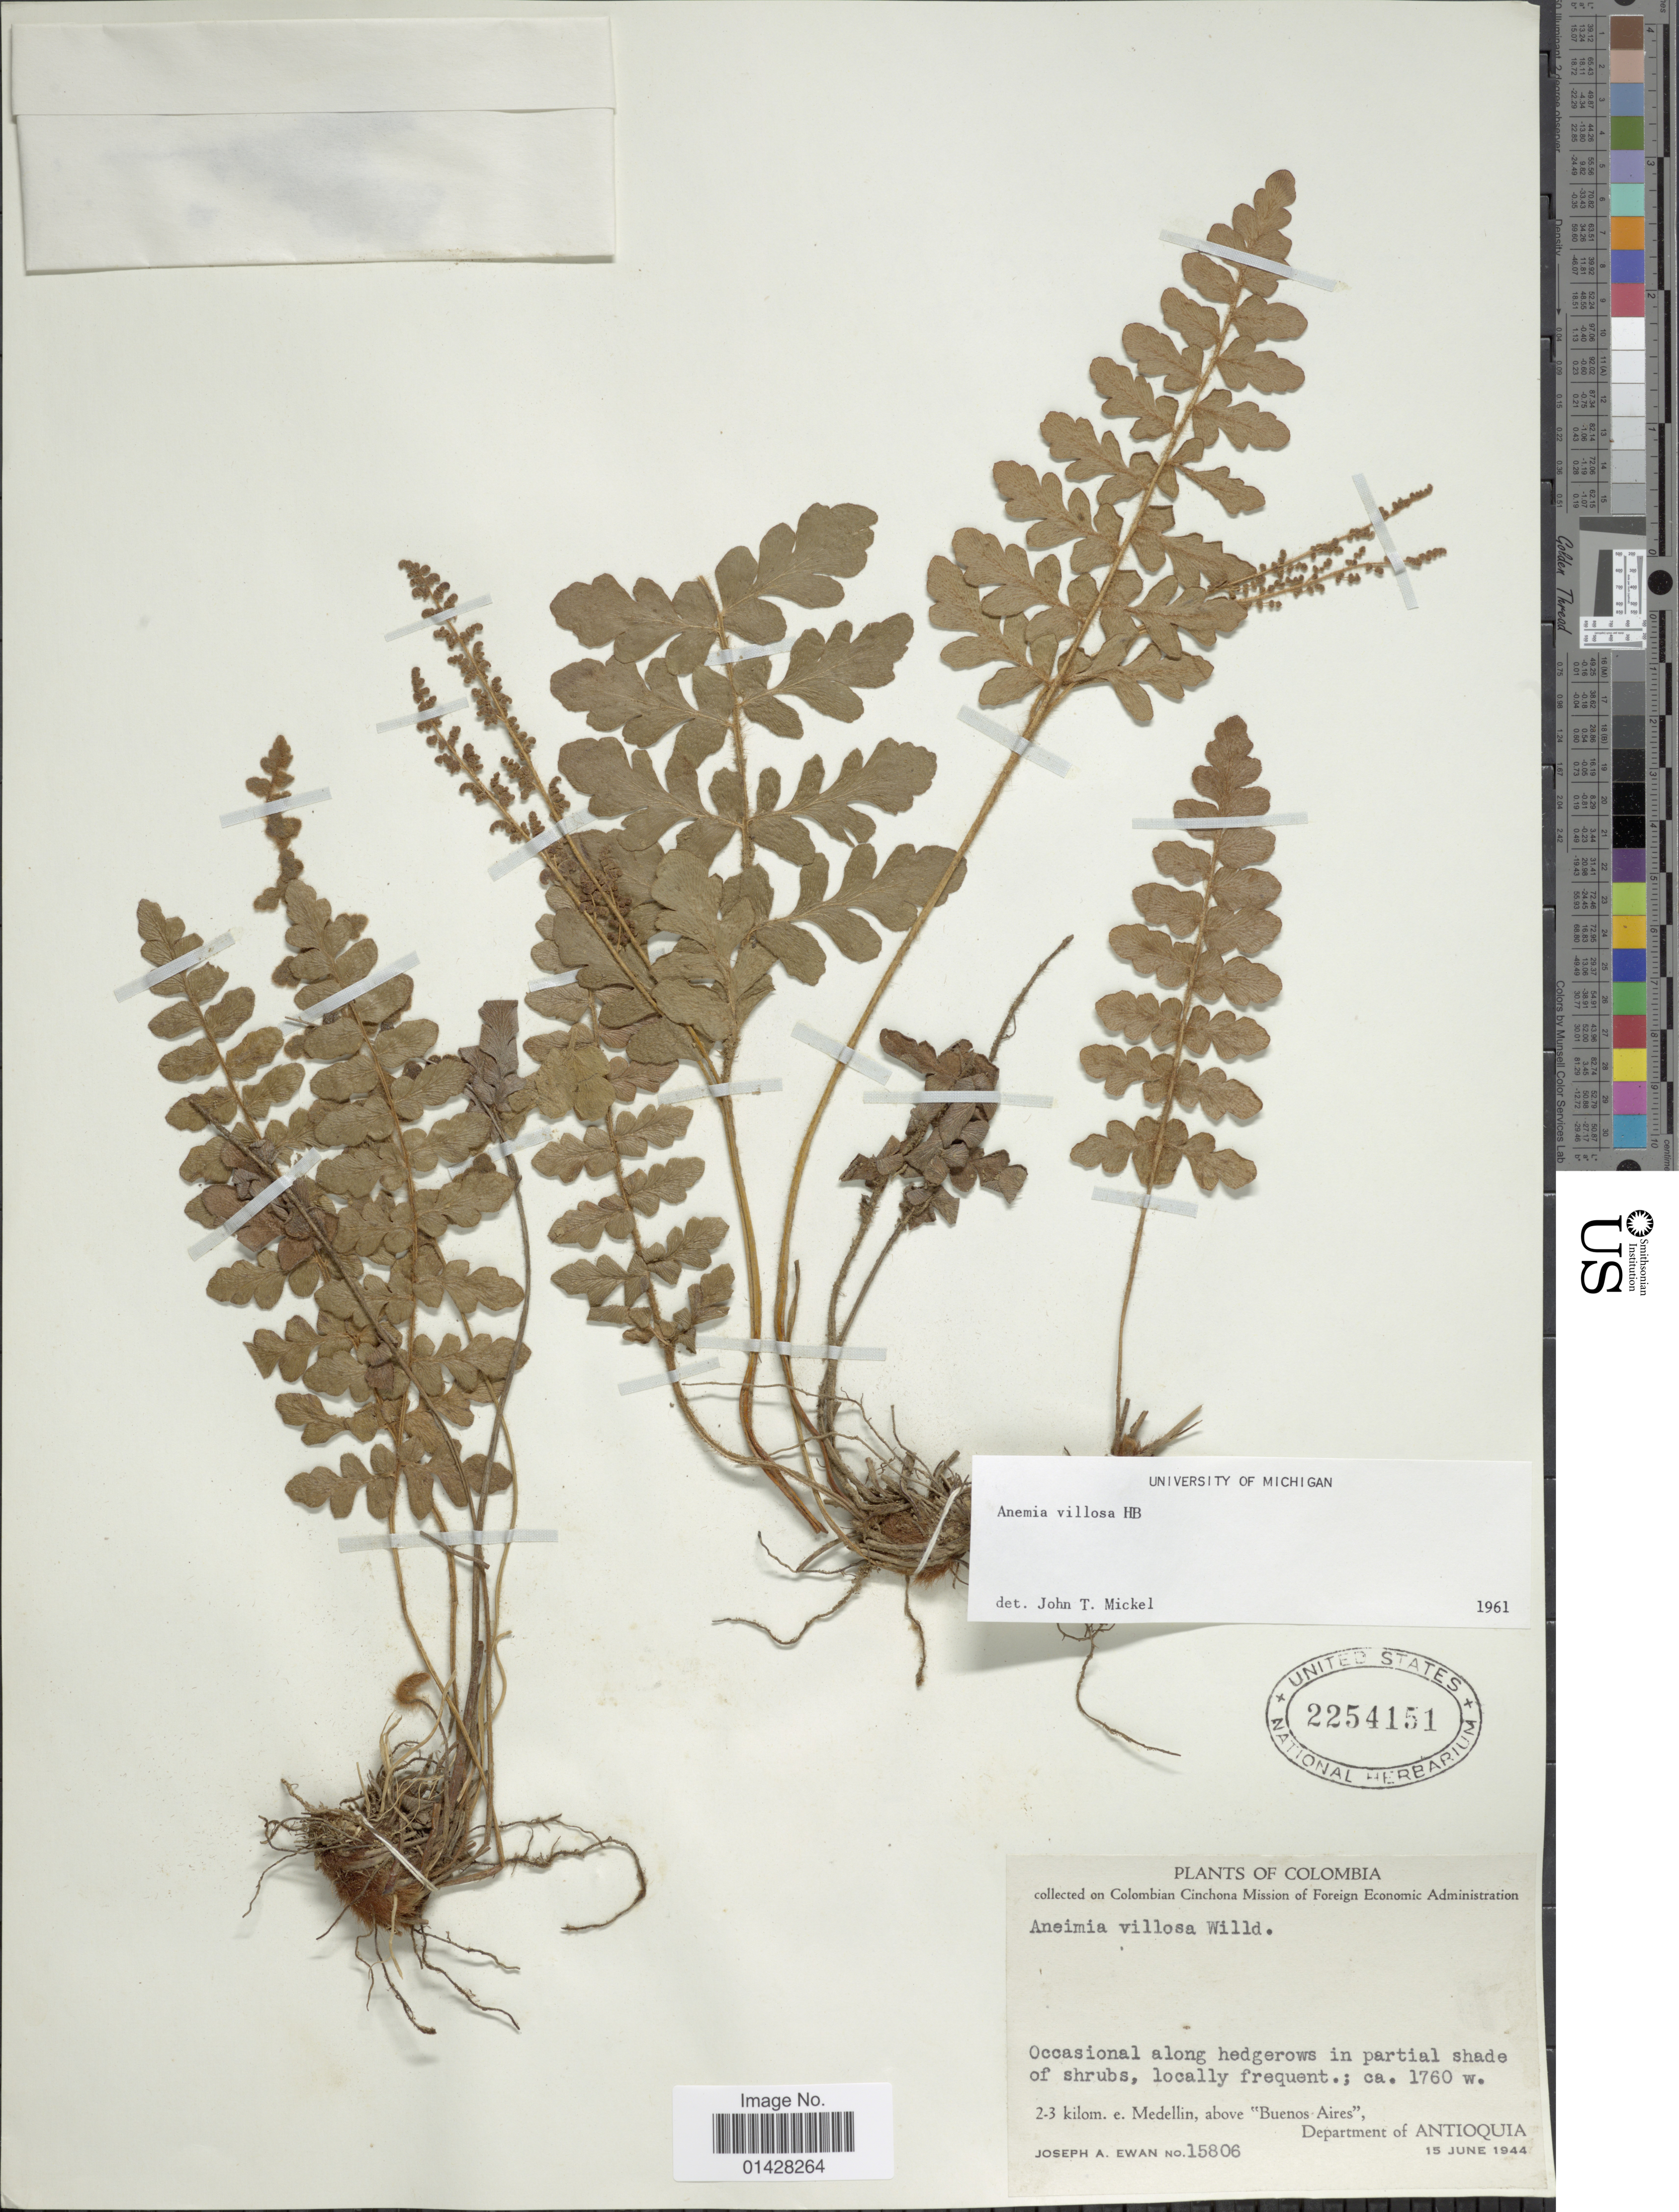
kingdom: Plantae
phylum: Tracheophyta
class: Polypodiopsida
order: Schizaeales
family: Anemiaceae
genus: Anemia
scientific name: Anemia villosa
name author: Humb. & Bonpl. ex Willd.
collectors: J. A. Ewan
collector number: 15806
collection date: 1944-06-15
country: Colombia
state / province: Antioquia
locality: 2-3 kilom. e. Medellin, above "Buenos Aires", Department of Antioquia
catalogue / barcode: US 2254151